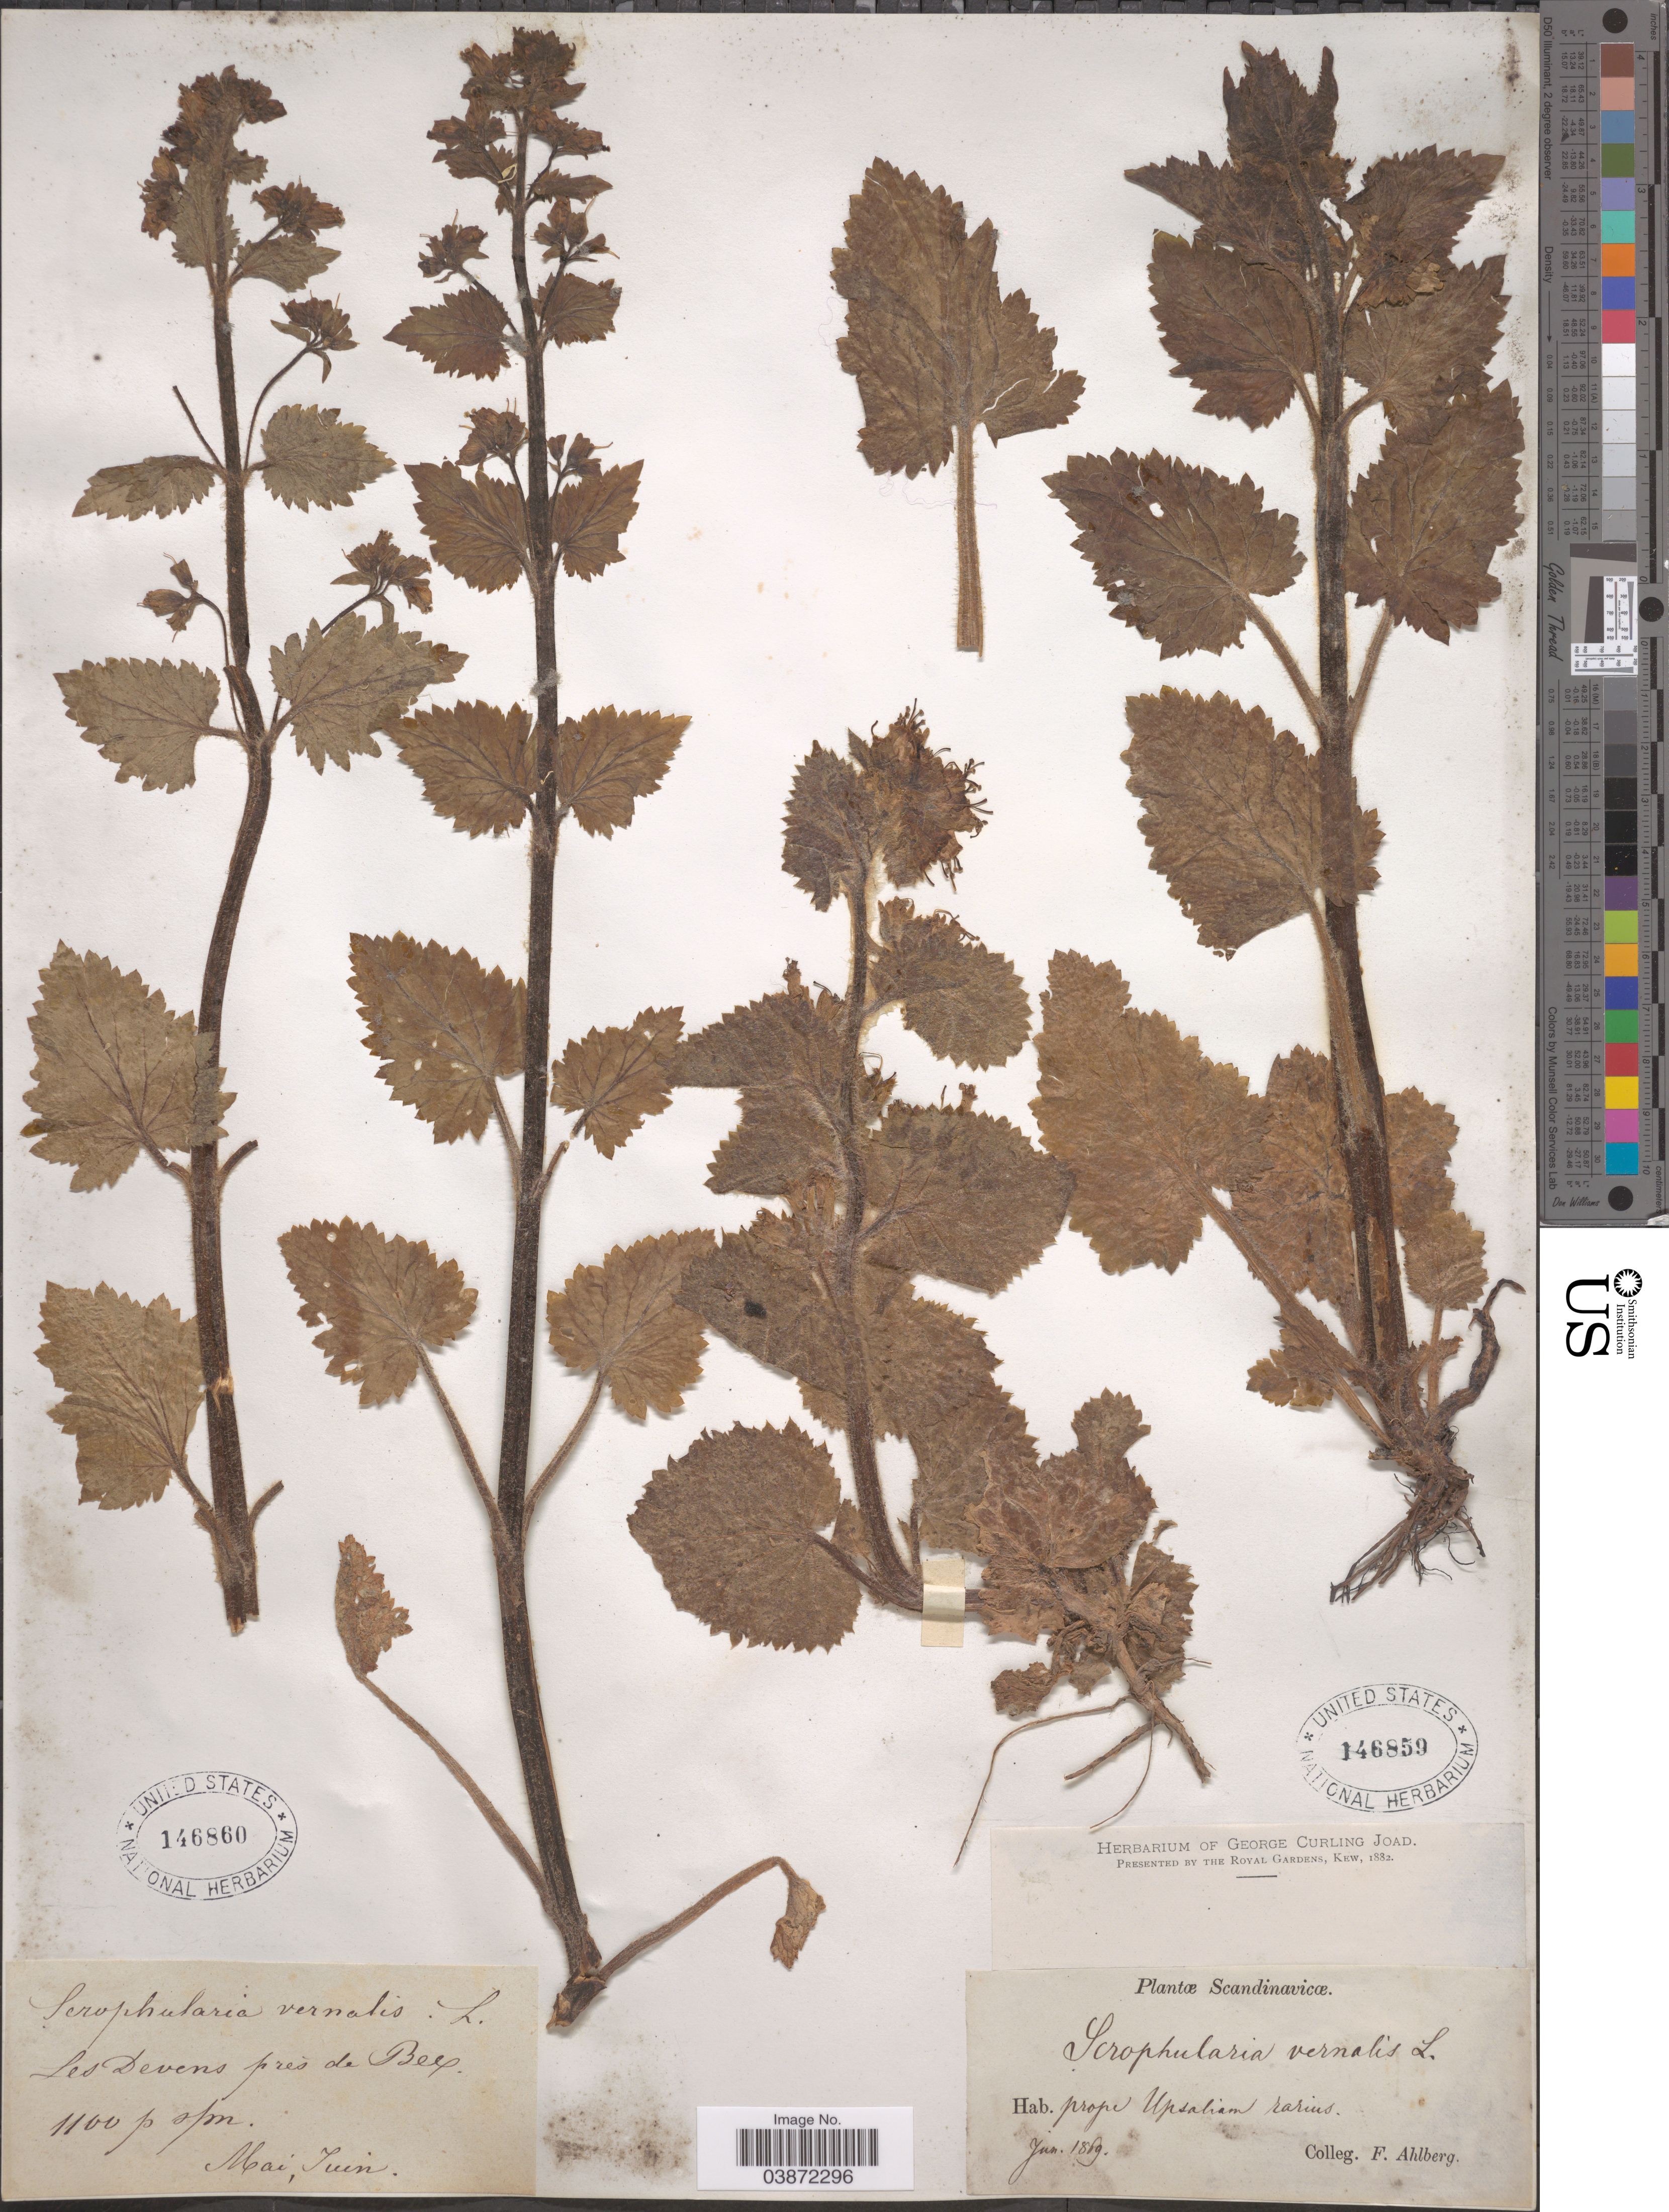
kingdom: Plantae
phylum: Tracheophyta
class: Magnoliopsida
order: Lamiales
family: Scrophulariaceae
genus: Scrophularia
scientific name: Scrophularia vernalis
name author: L.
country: Switzerland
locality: Les Devens prés de Bex.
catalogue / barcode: US 146860